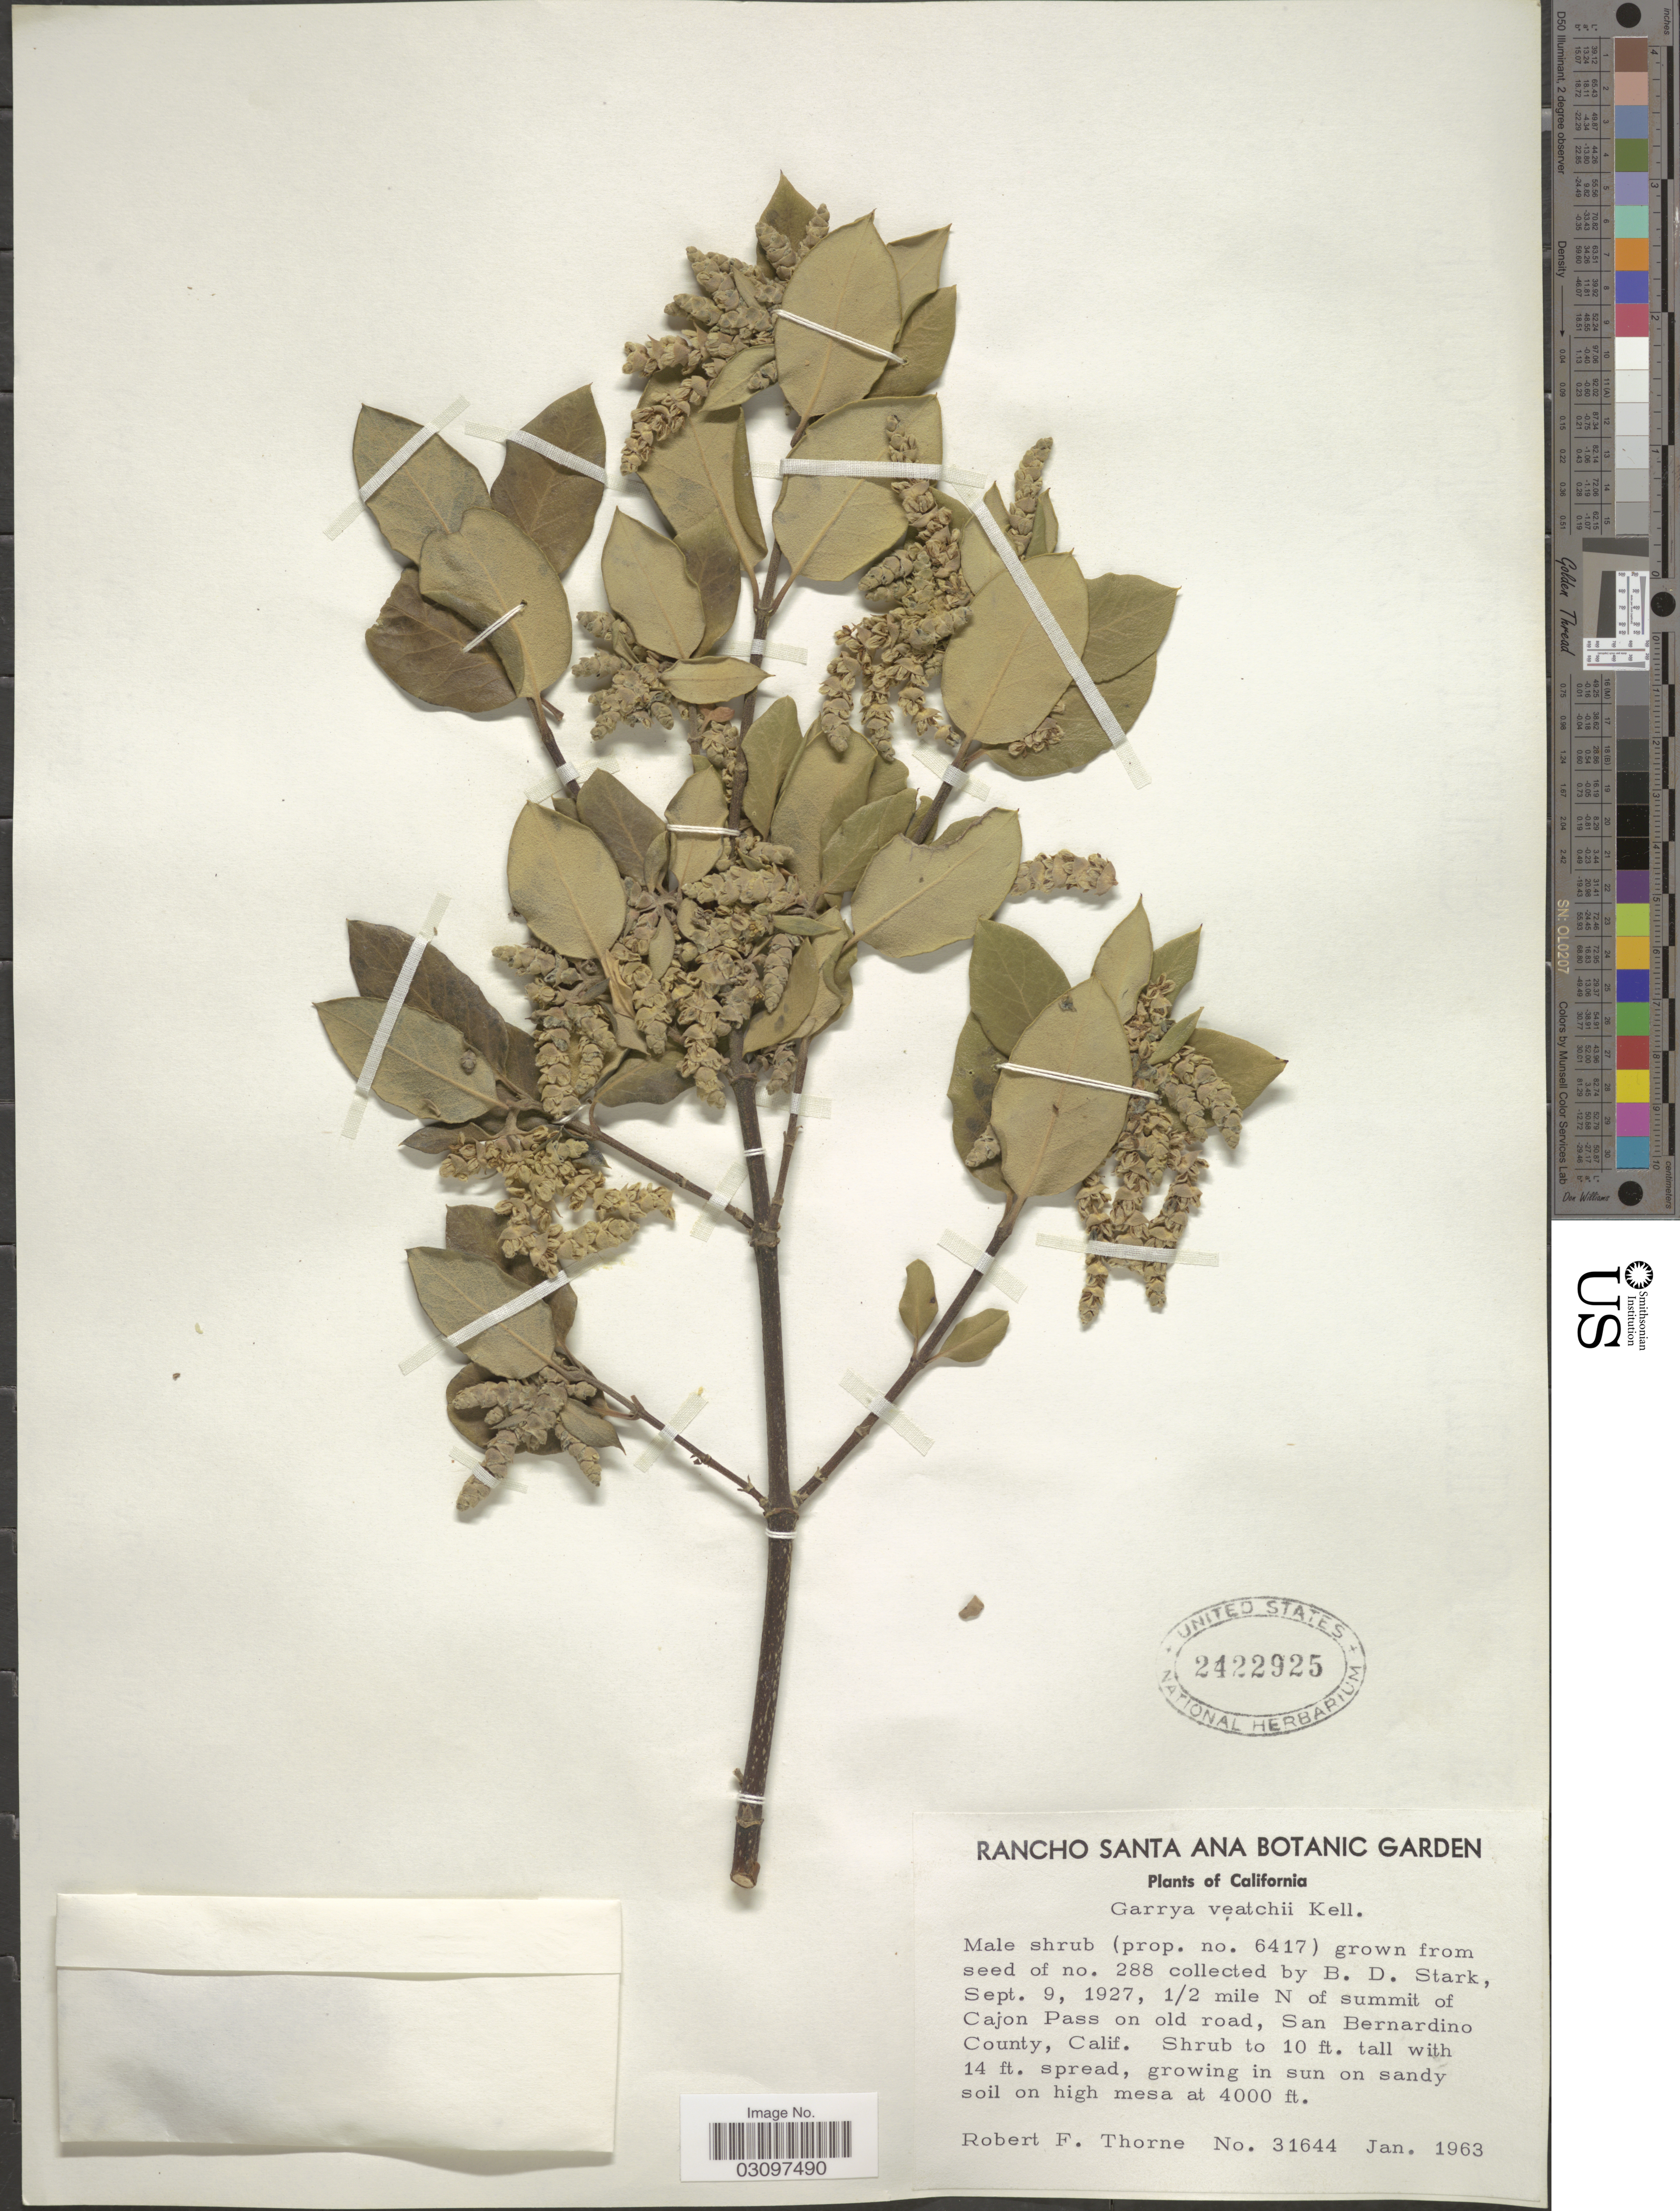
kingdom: Plantae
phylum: Tracheophyta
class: Magnoliopsida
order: Garryales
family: Garryaceae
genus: Garrya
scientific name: Garrya veatchii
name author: Kellogg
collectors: R. F. Thorne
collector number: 31644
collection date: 1963-01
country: United States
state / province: California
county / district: Orange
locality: Rancho Santa Ana Botanic Garden.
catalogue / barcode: US 2422925